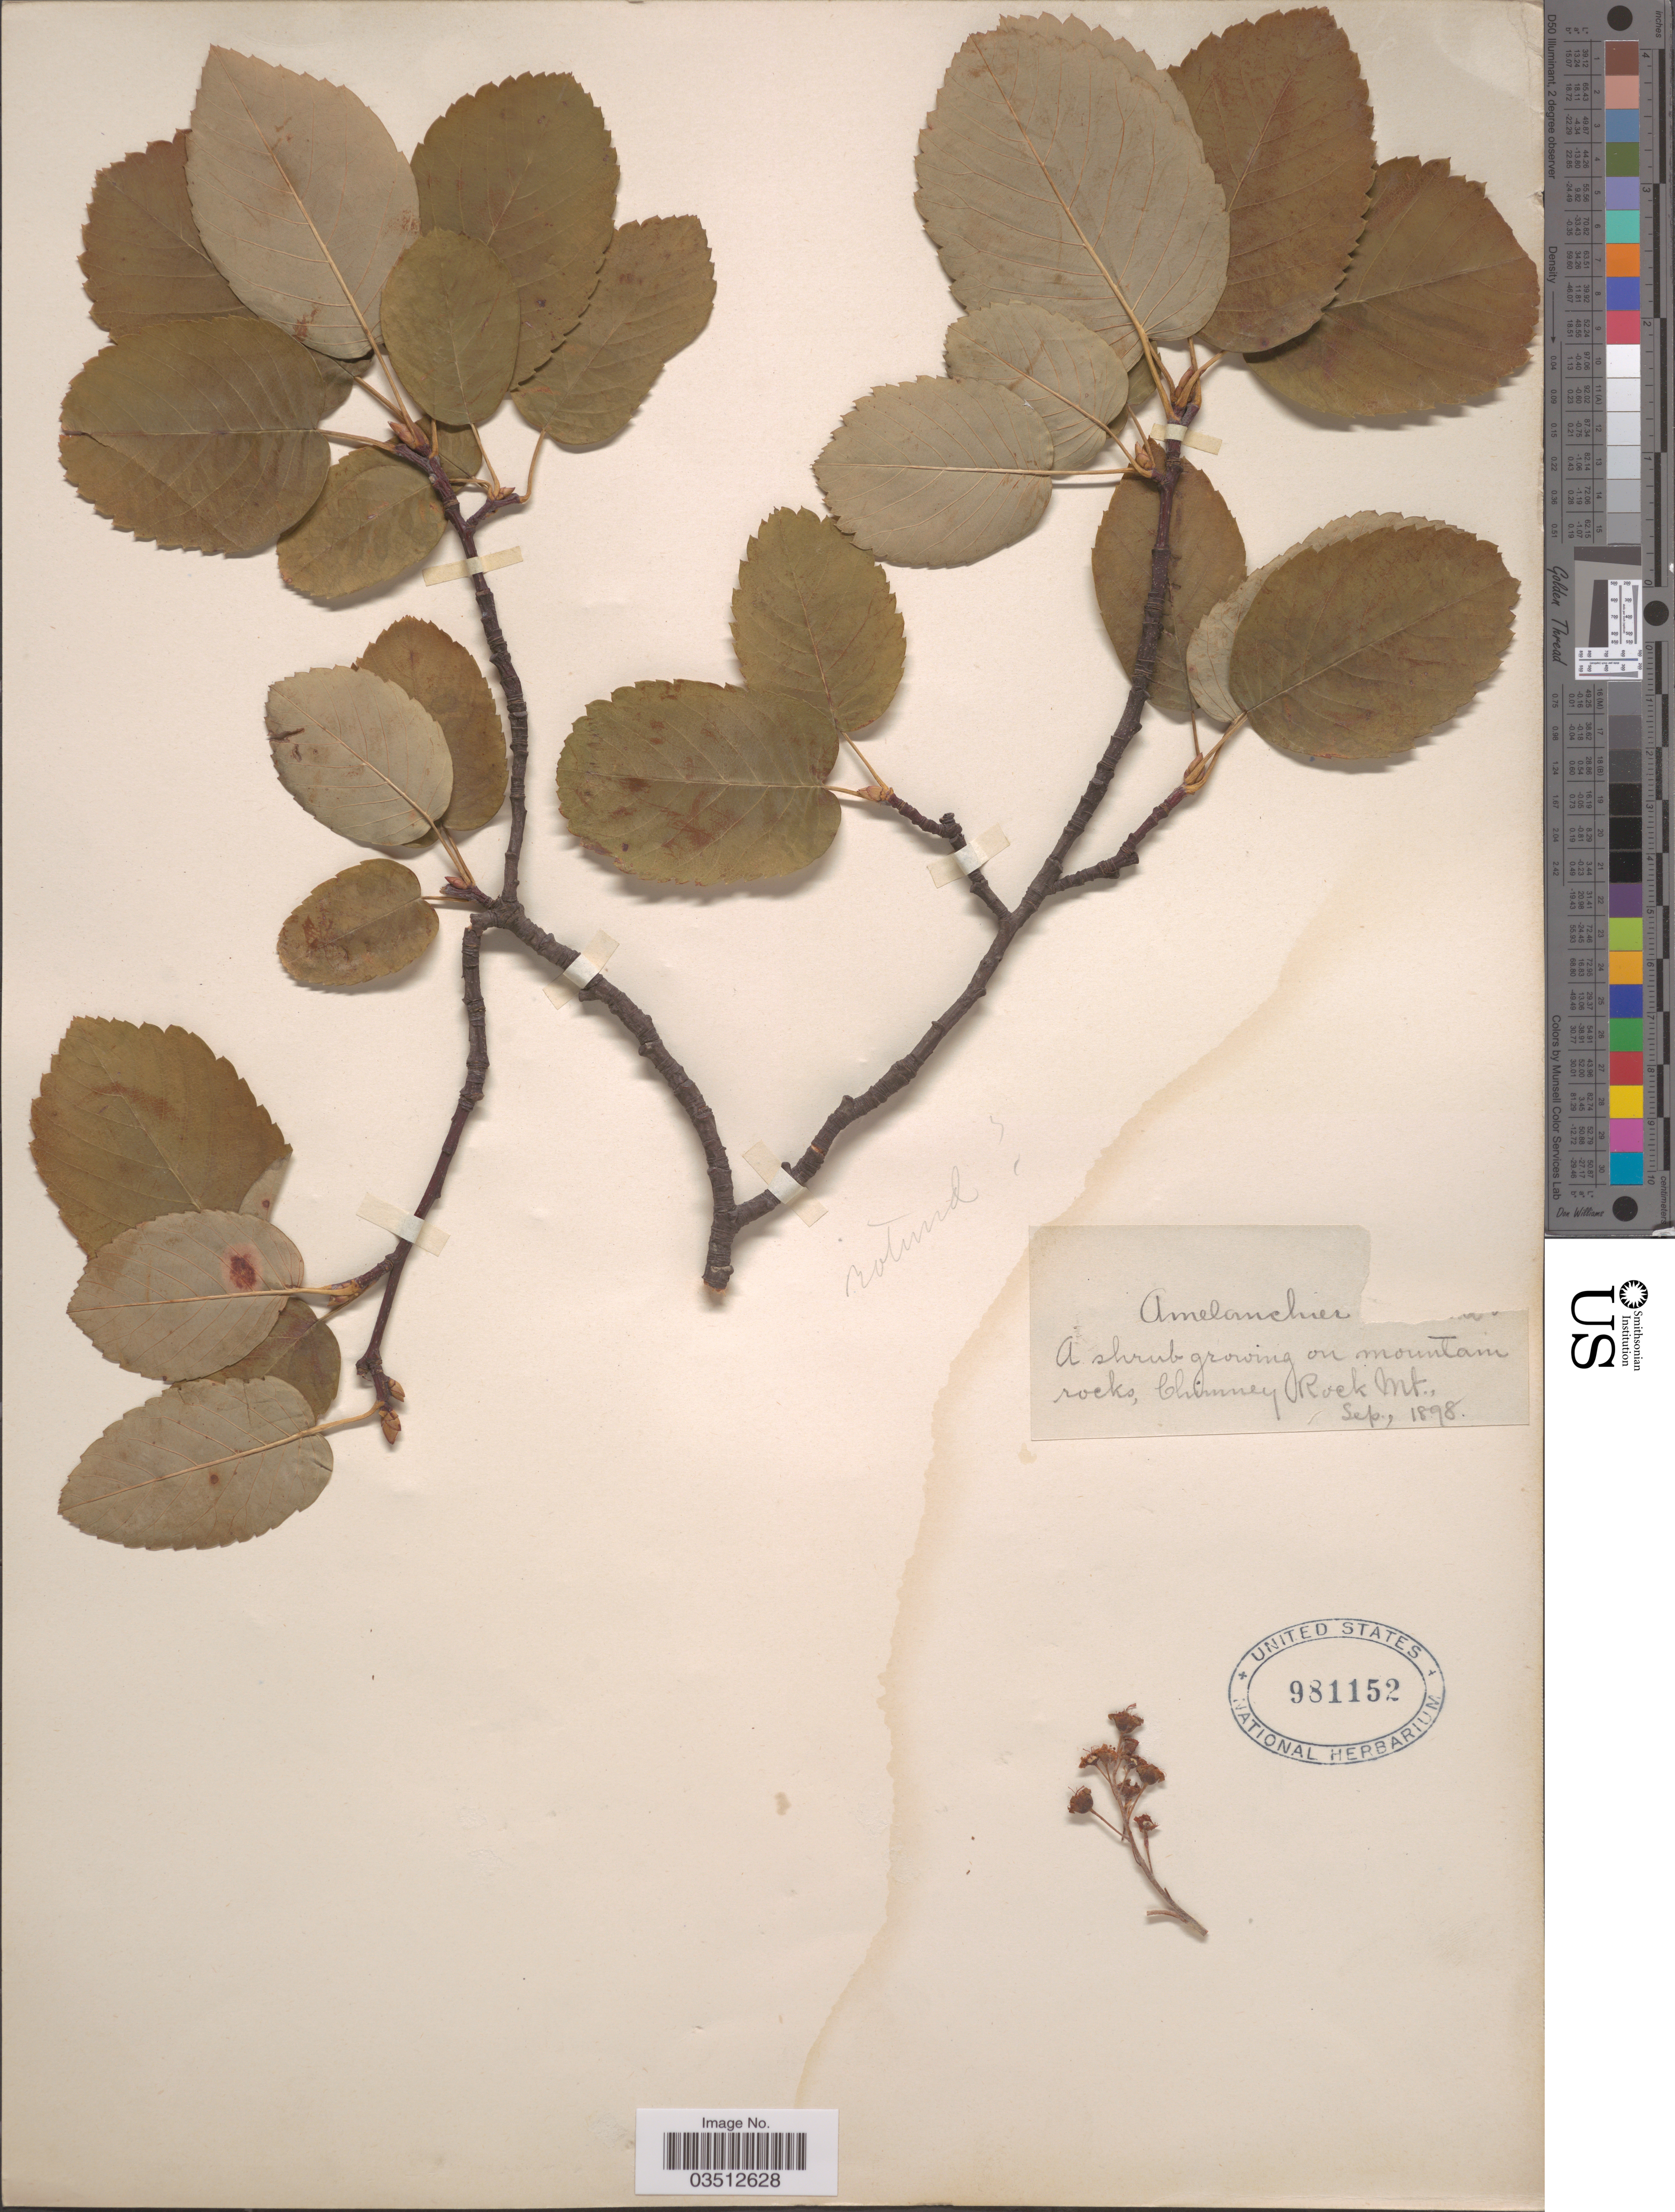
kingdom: Plantae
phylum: Tracheophyta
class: Magnoliopsida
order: Rosales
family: Rosaceae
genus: Amelanchier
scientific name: Amelanchier sanguinea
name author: (Pursh) DC.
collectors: ex herb. Biltmore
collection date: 1898-09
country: United States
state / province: North Carolina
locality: Chimney Rock Mt.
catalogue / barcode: US 981152